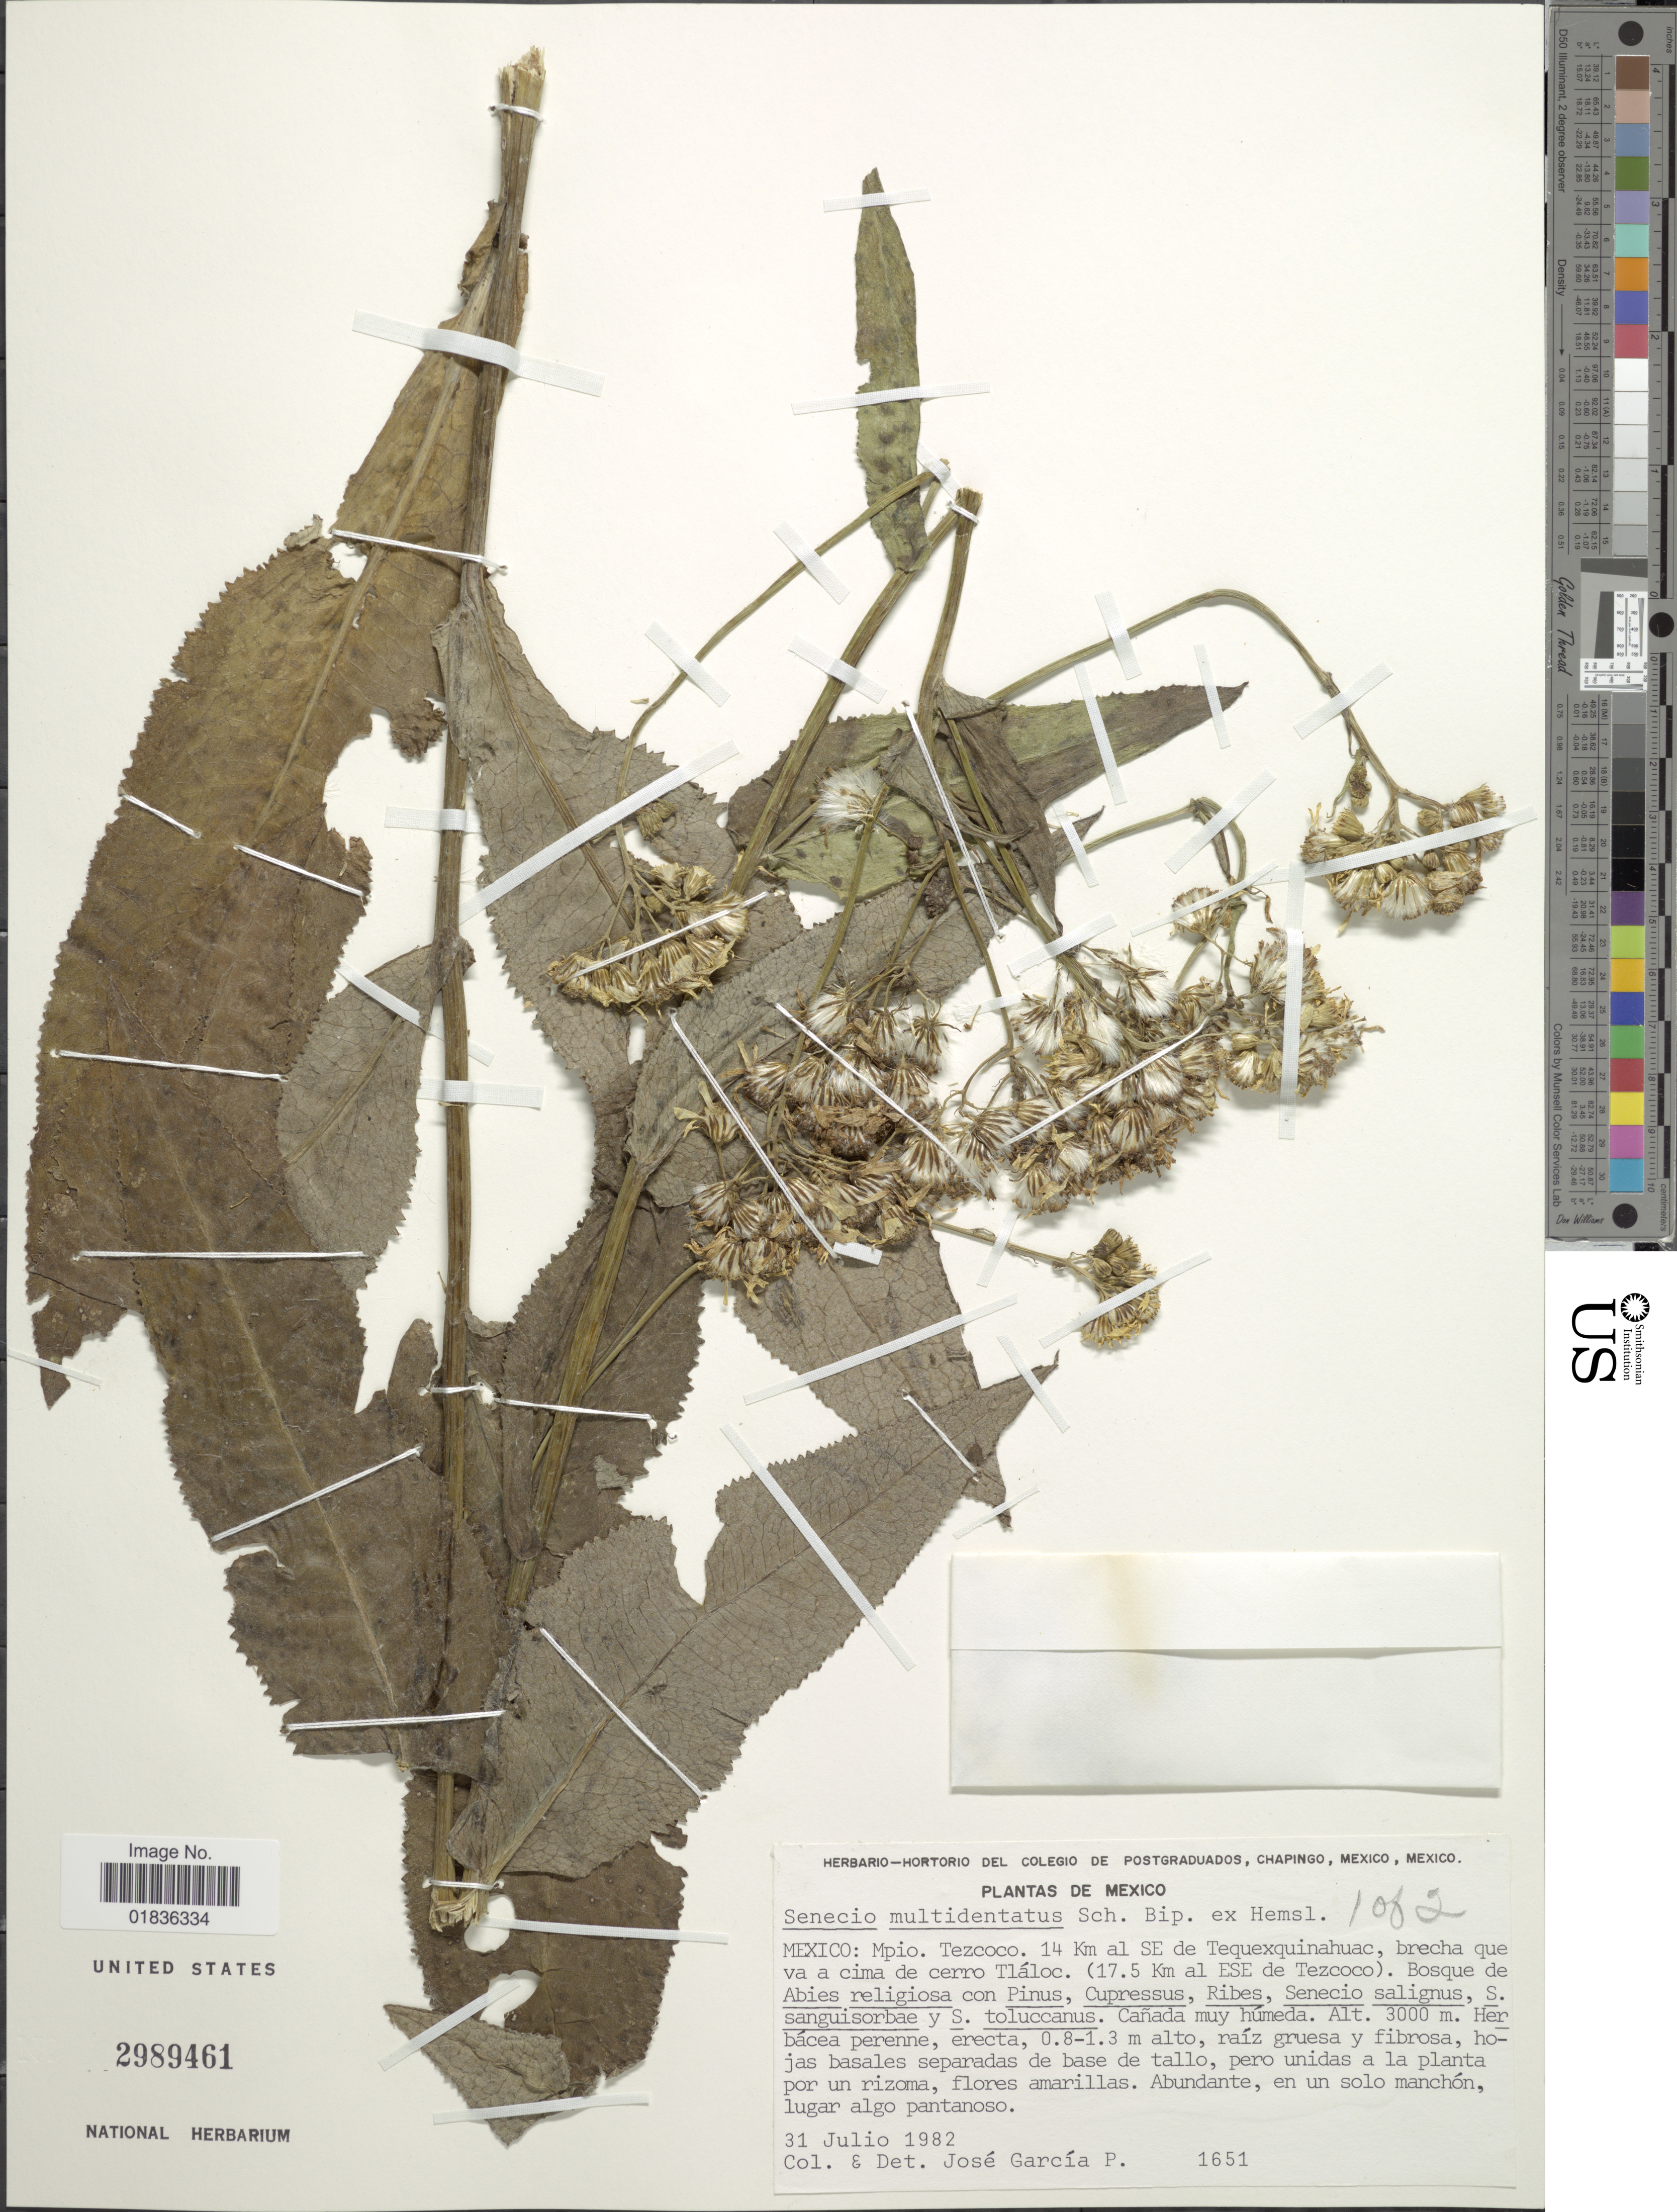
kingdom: Plantae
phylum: Tracheophyta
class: Magnoliopsida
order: Asterales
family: Asteraceae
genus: Senecio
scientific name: Senecio multidentatus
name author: Sch. Bip. ex Hemsl.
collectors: J. García-P.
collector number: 1651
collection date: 1982-07-31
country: Mexico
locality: Mpio. Tezcoco, 14 Km al SE de Tequexquinahuac, brecha que va a cima de cerro Tlaloc (17.5 Km al ESE de Tezcoco).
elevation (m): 3000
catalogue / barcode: US 2989461